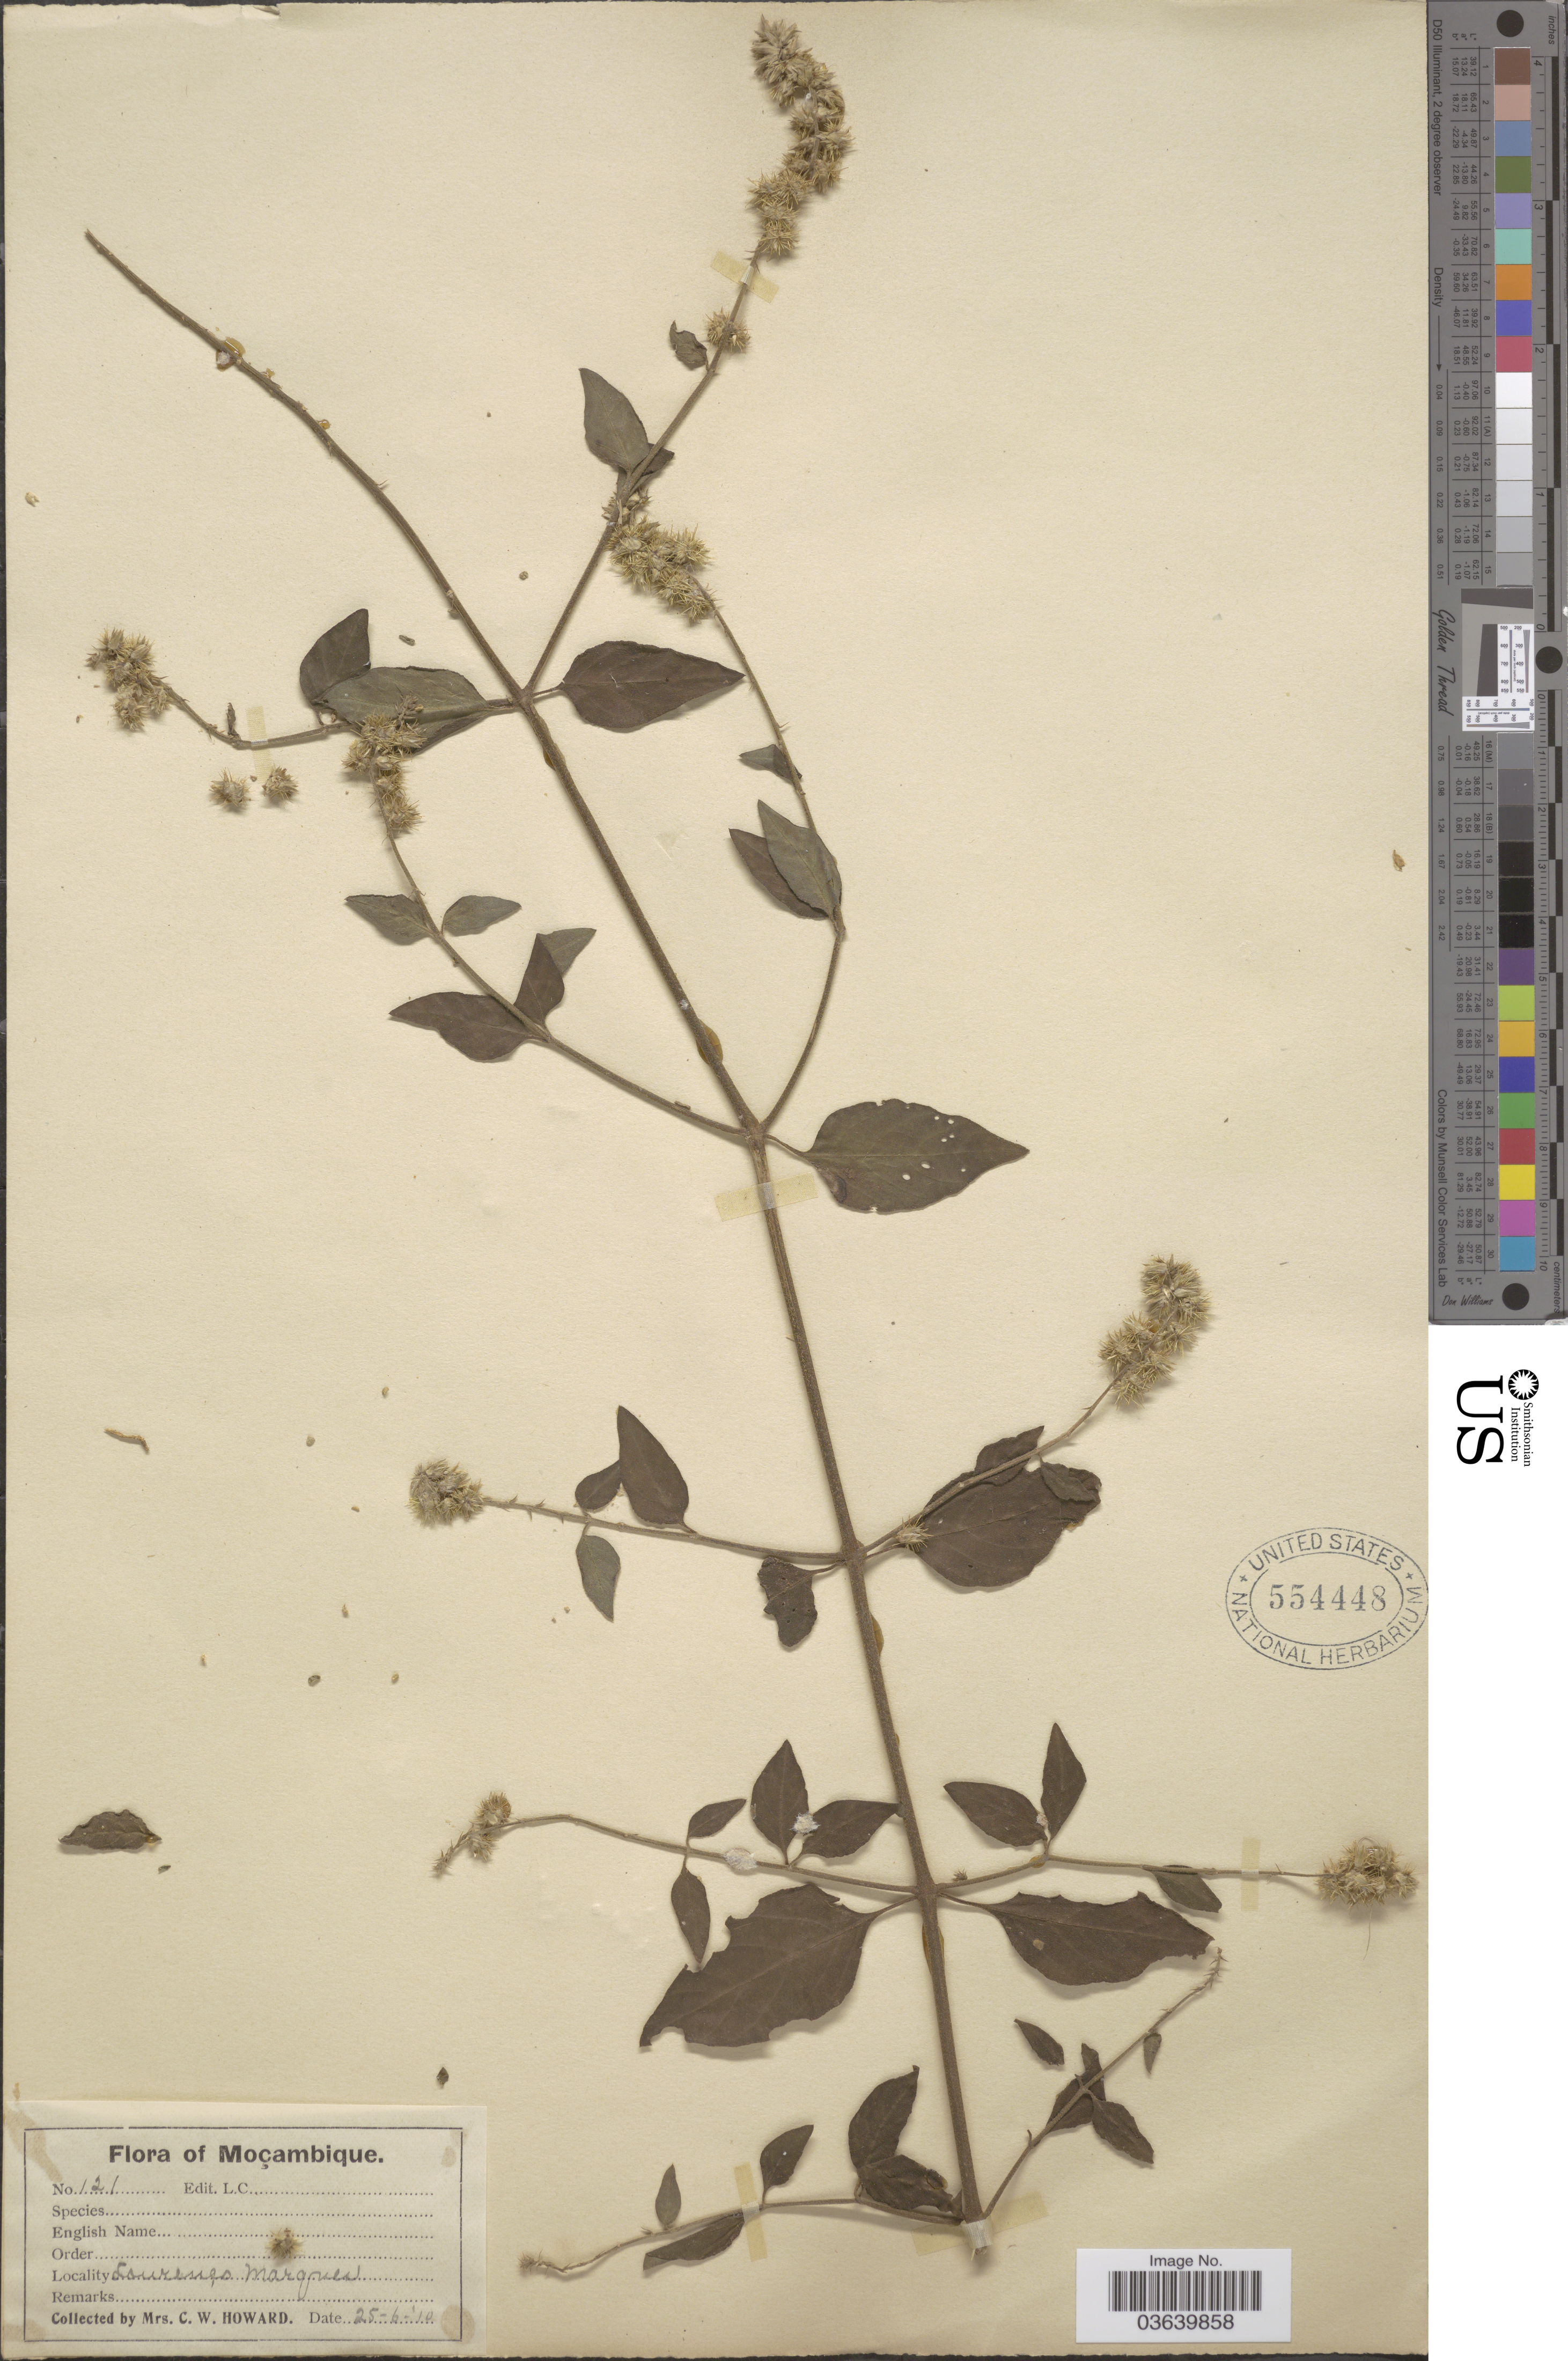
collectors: C. W. Howard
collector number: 121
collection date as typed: Transcribed d/m/y: 25/6/10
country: Mozambique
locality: Lourenço Marques.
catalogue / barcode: US 554448